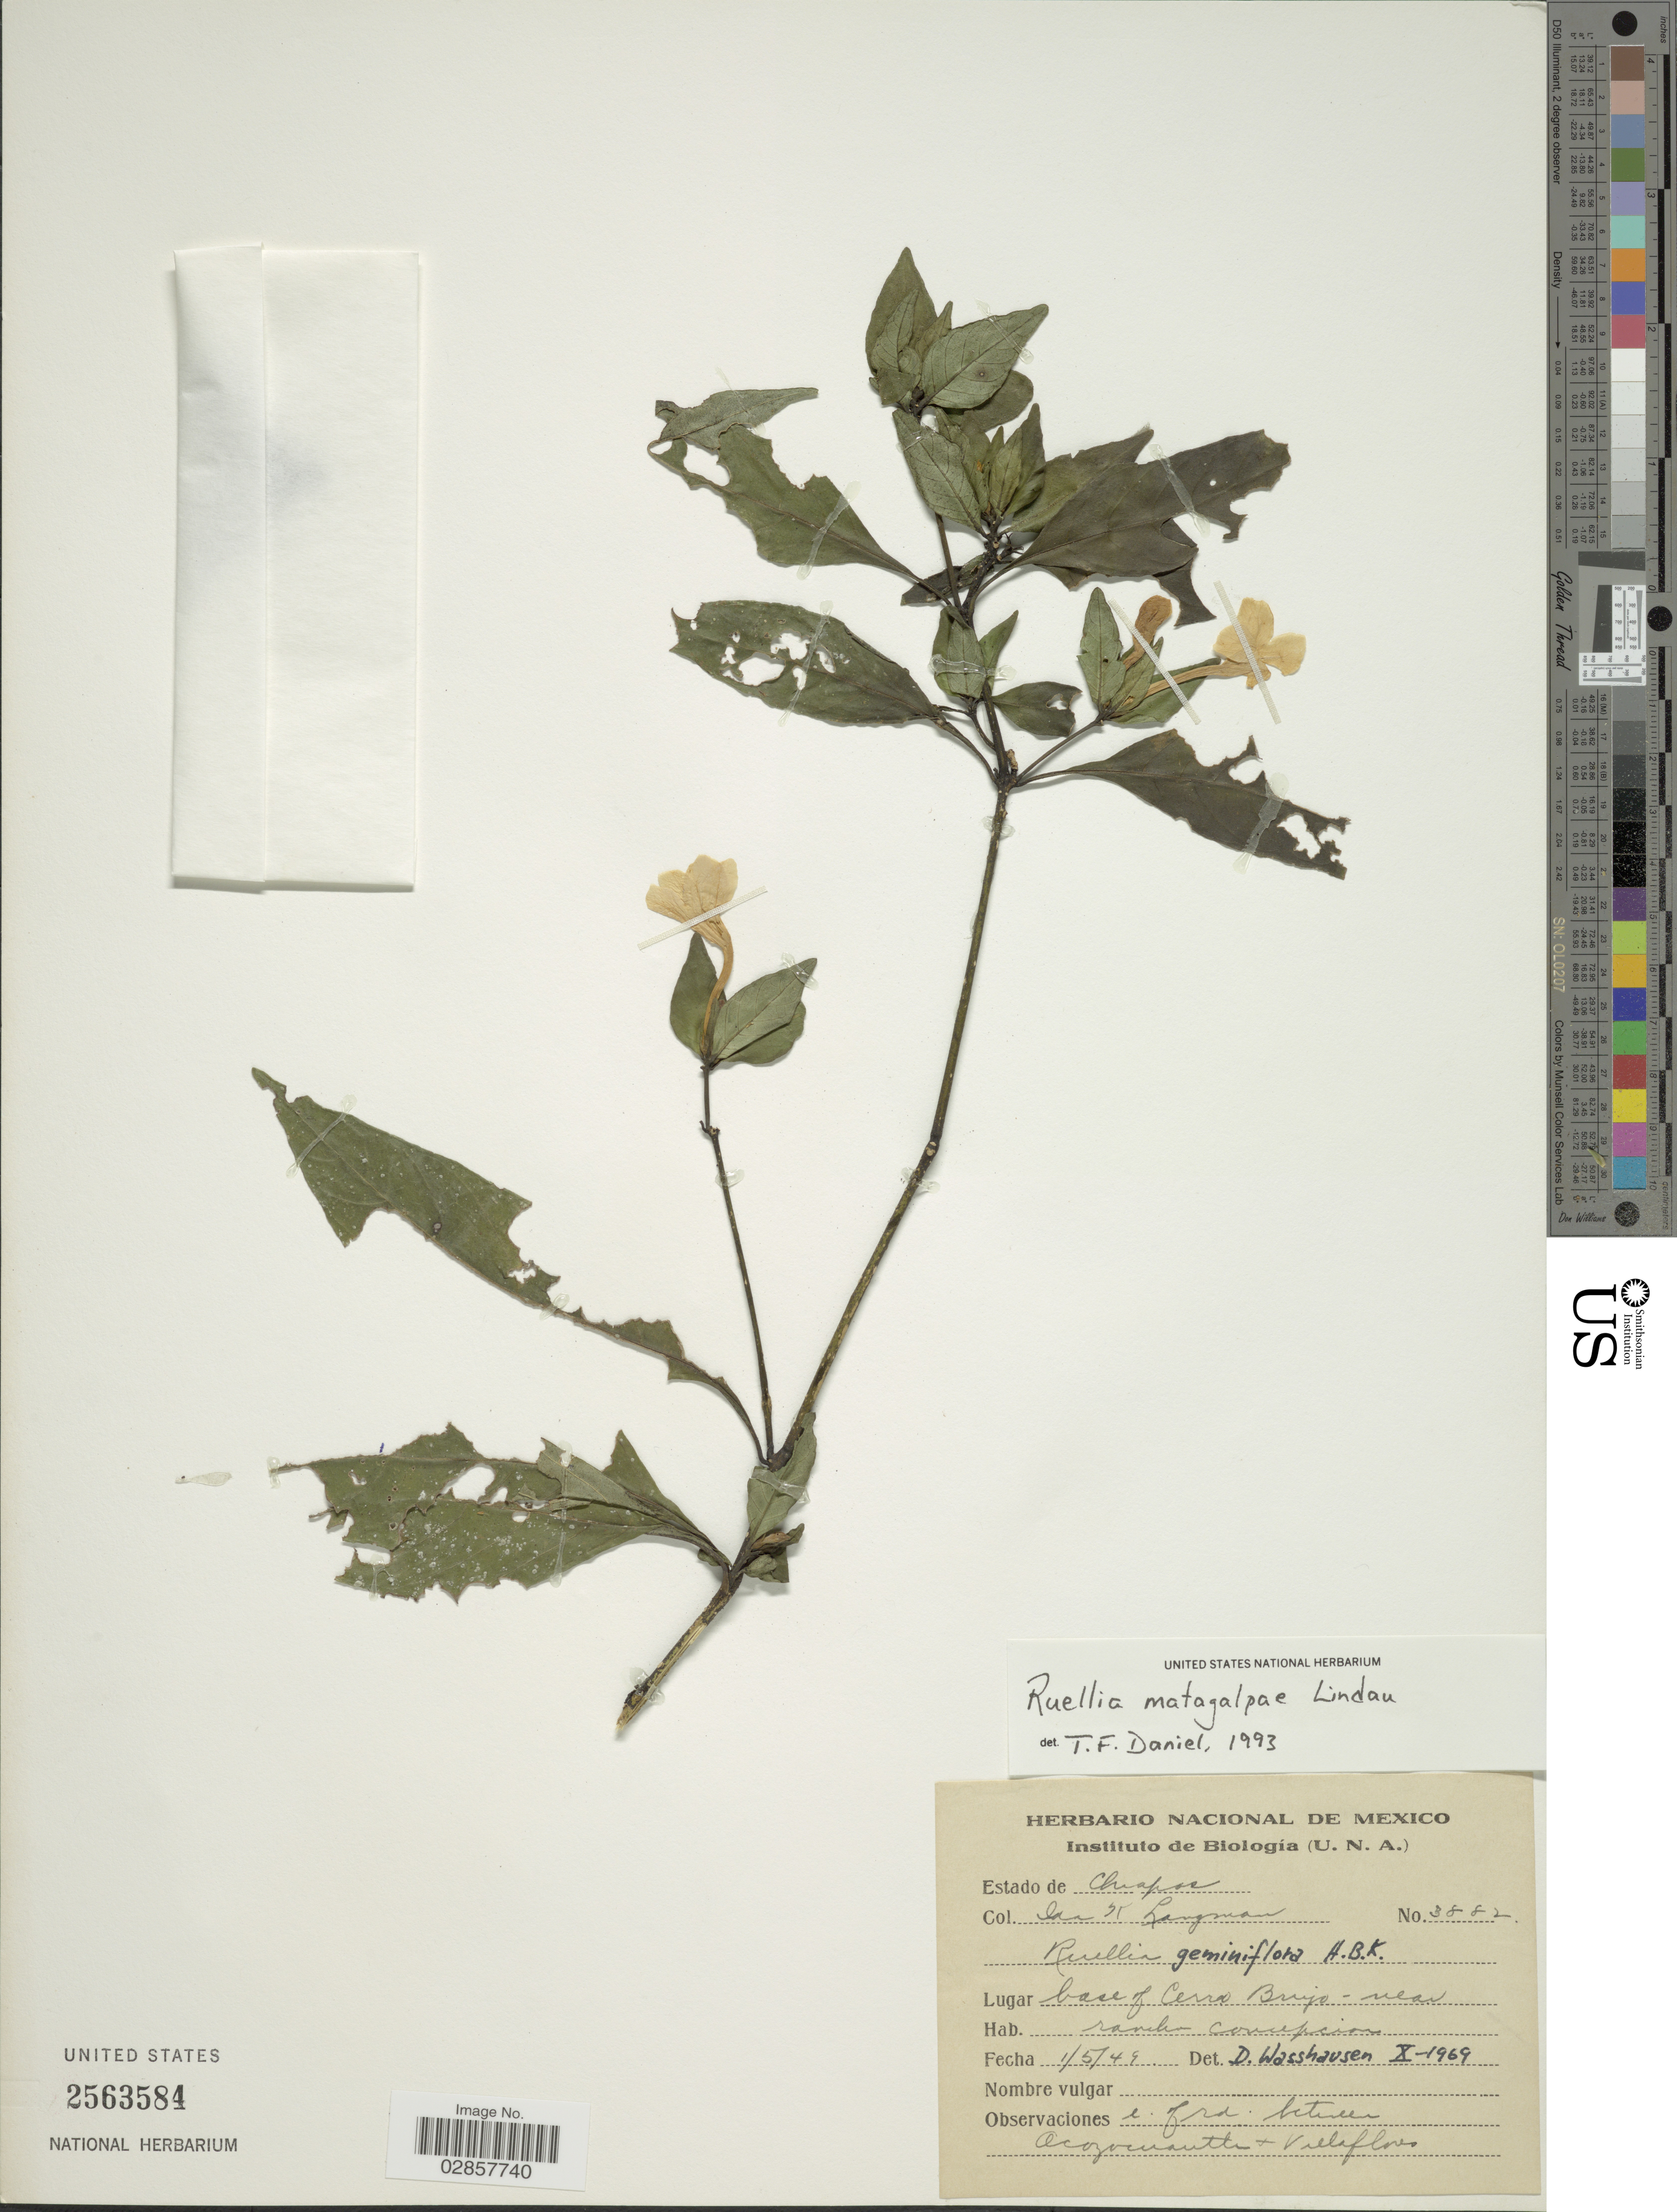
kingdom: Plantae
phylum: Tracheophyta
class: Magnoliopsida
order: Lamiales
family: Acanthaceae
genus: Ruellia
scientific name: Ruellia matagalpae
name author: Lindau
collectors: I. K. Langman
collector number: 3882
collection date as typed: Transcribed d/m/y: 1/5/49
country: Mexico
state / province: Chiapas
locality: Base of Cerro Brujo - near ranch Concepcion.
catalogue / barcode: US 2563584